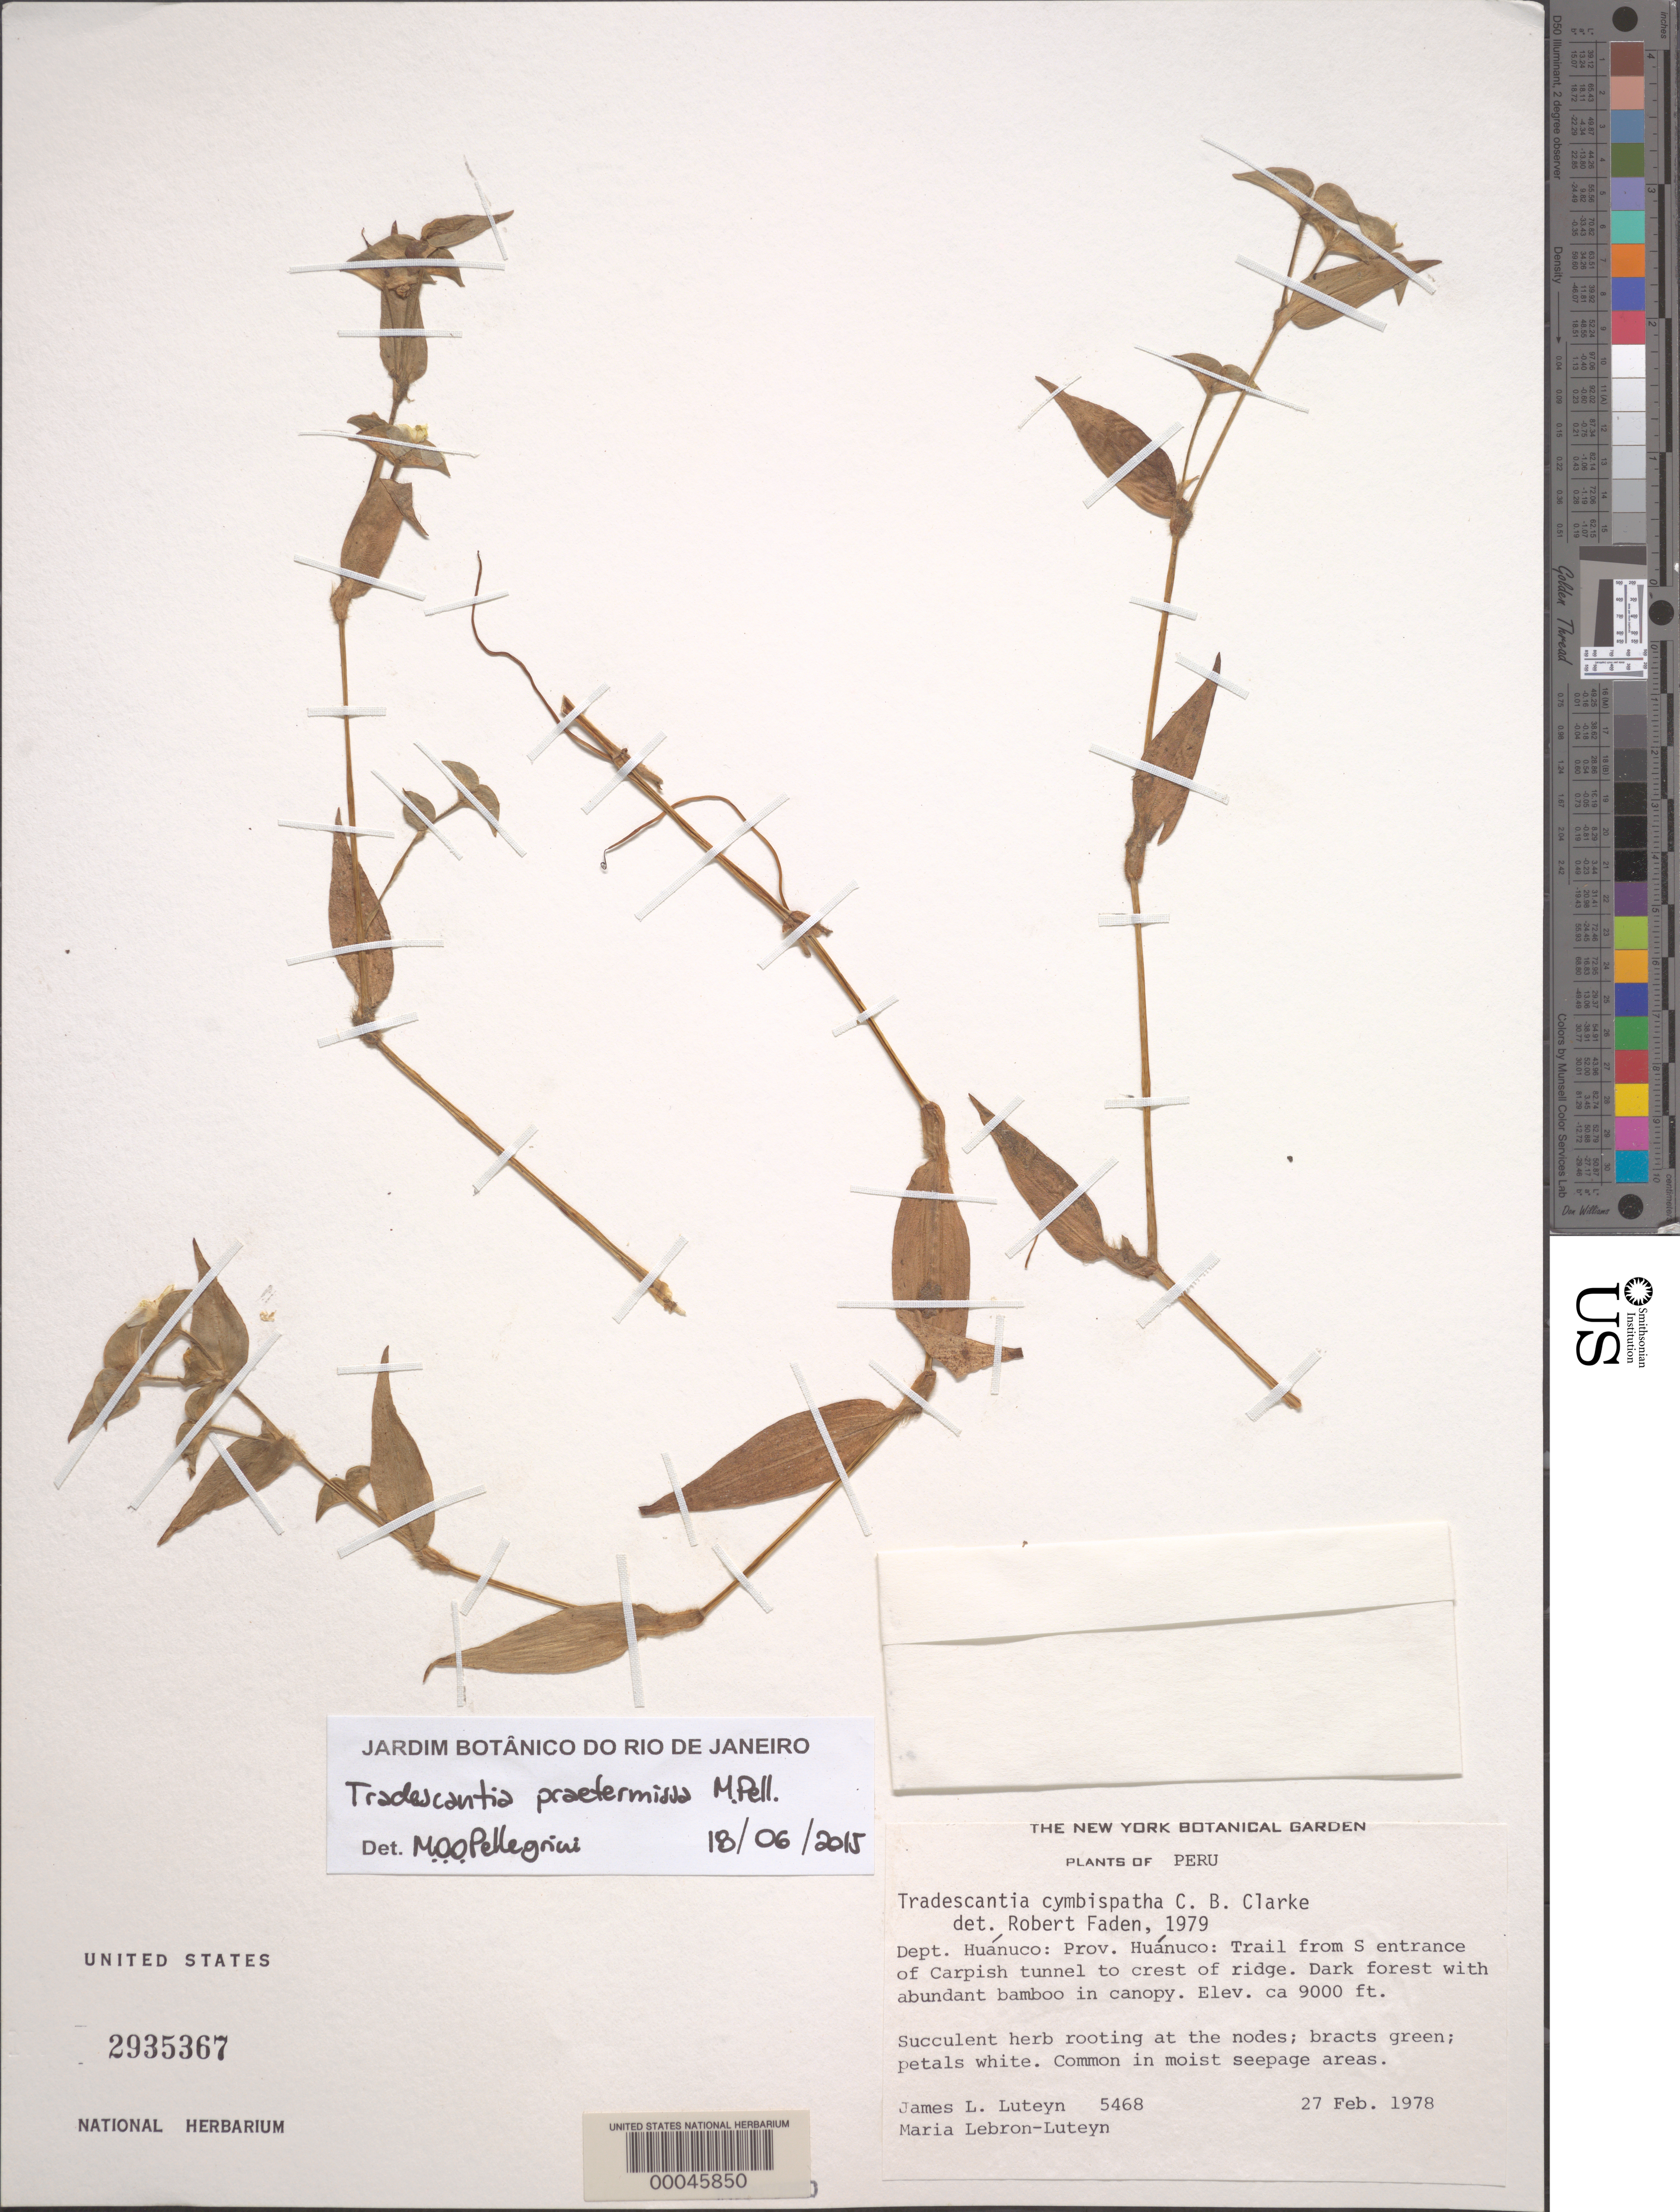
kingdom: Plantae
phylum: Tracheophyta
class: Liliopsida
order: Commelinales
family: Commelinaceae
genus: Tradescantia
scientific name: Tradescantia praetermissa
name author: M. Pell.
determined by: Pellegrini, M. O. de Oliveira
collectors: J. L. Luteyn & M. L. Lebrón-Luteyn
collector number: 5468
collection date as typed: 27 Feb 1978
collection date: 1978-02-27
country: Peru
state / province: Huánuco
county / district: Huánuco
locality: Carpish Tunnel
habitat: Trailside, dark forest; moist seepage areas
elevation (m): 2745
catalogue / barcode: US 2935367